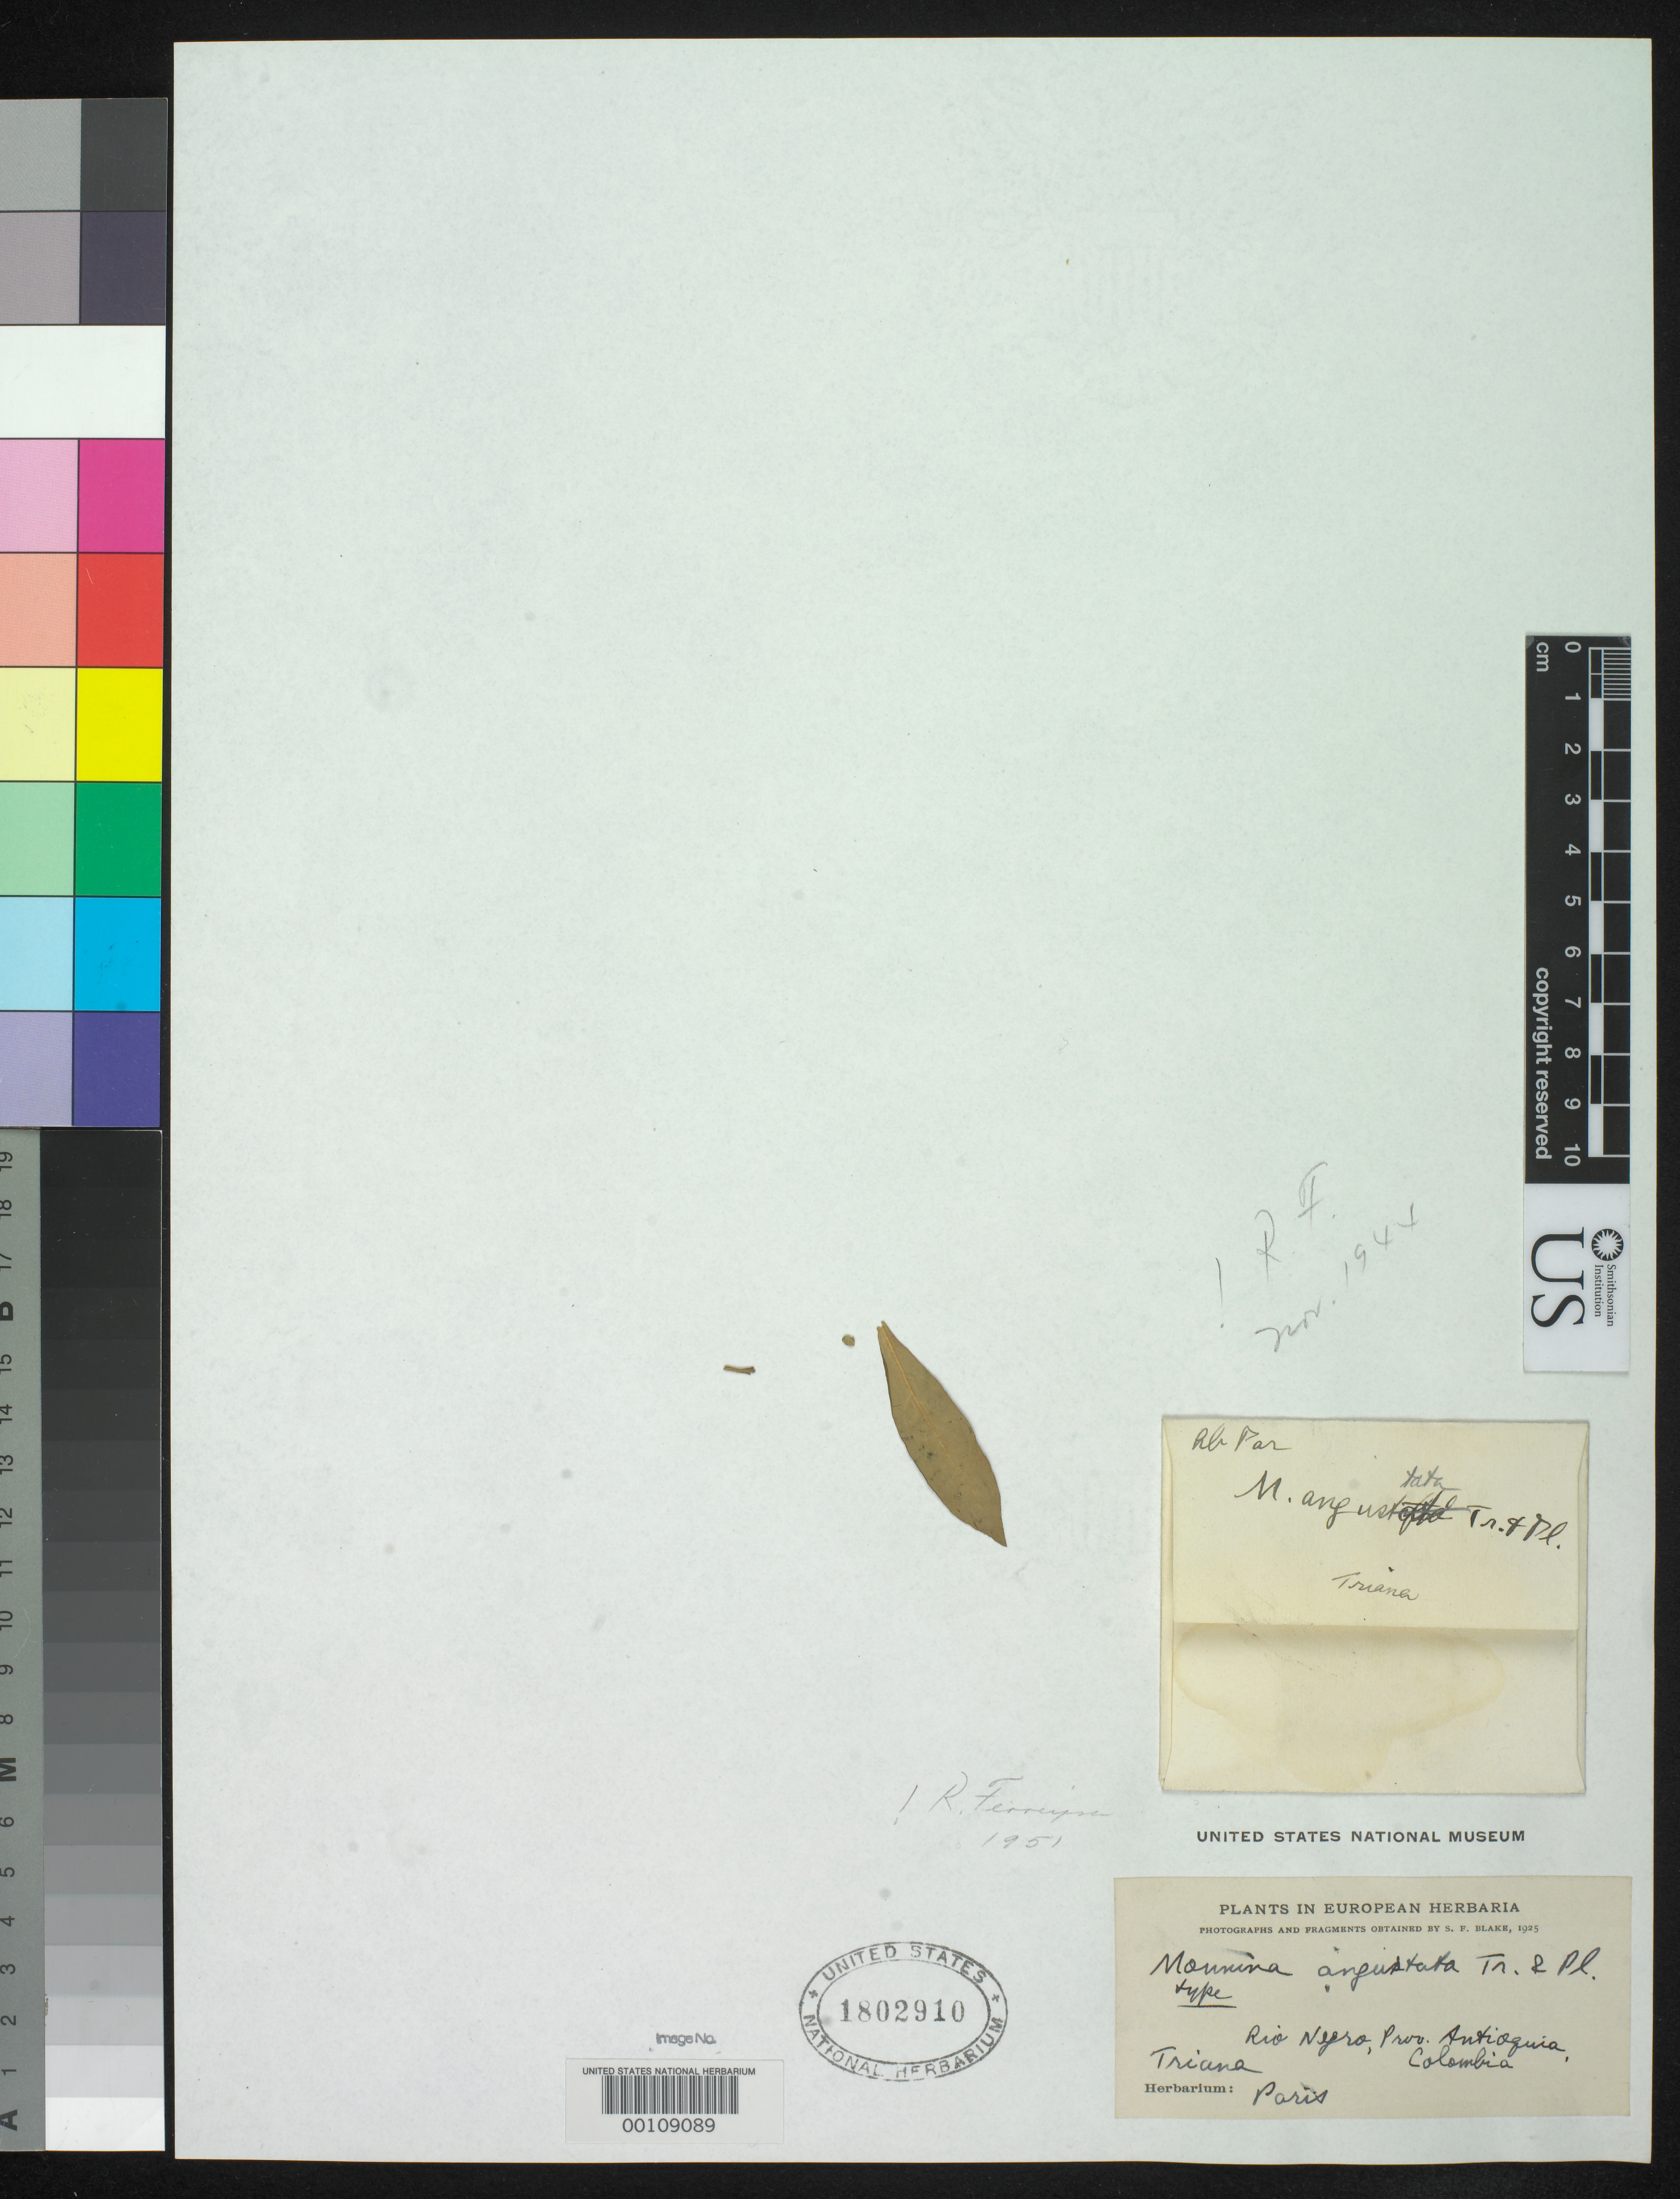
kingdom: Plantae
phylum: Tracheophyta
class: Magnoliopsida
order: Fabales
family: Polygalaceae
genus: Monnina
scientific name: Monnina angustata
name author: Triana & Planch.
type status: Type Material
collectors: J. J. Triana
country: Colombia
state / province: Antioquia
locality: Rio Negro.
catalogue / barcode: US 1802910